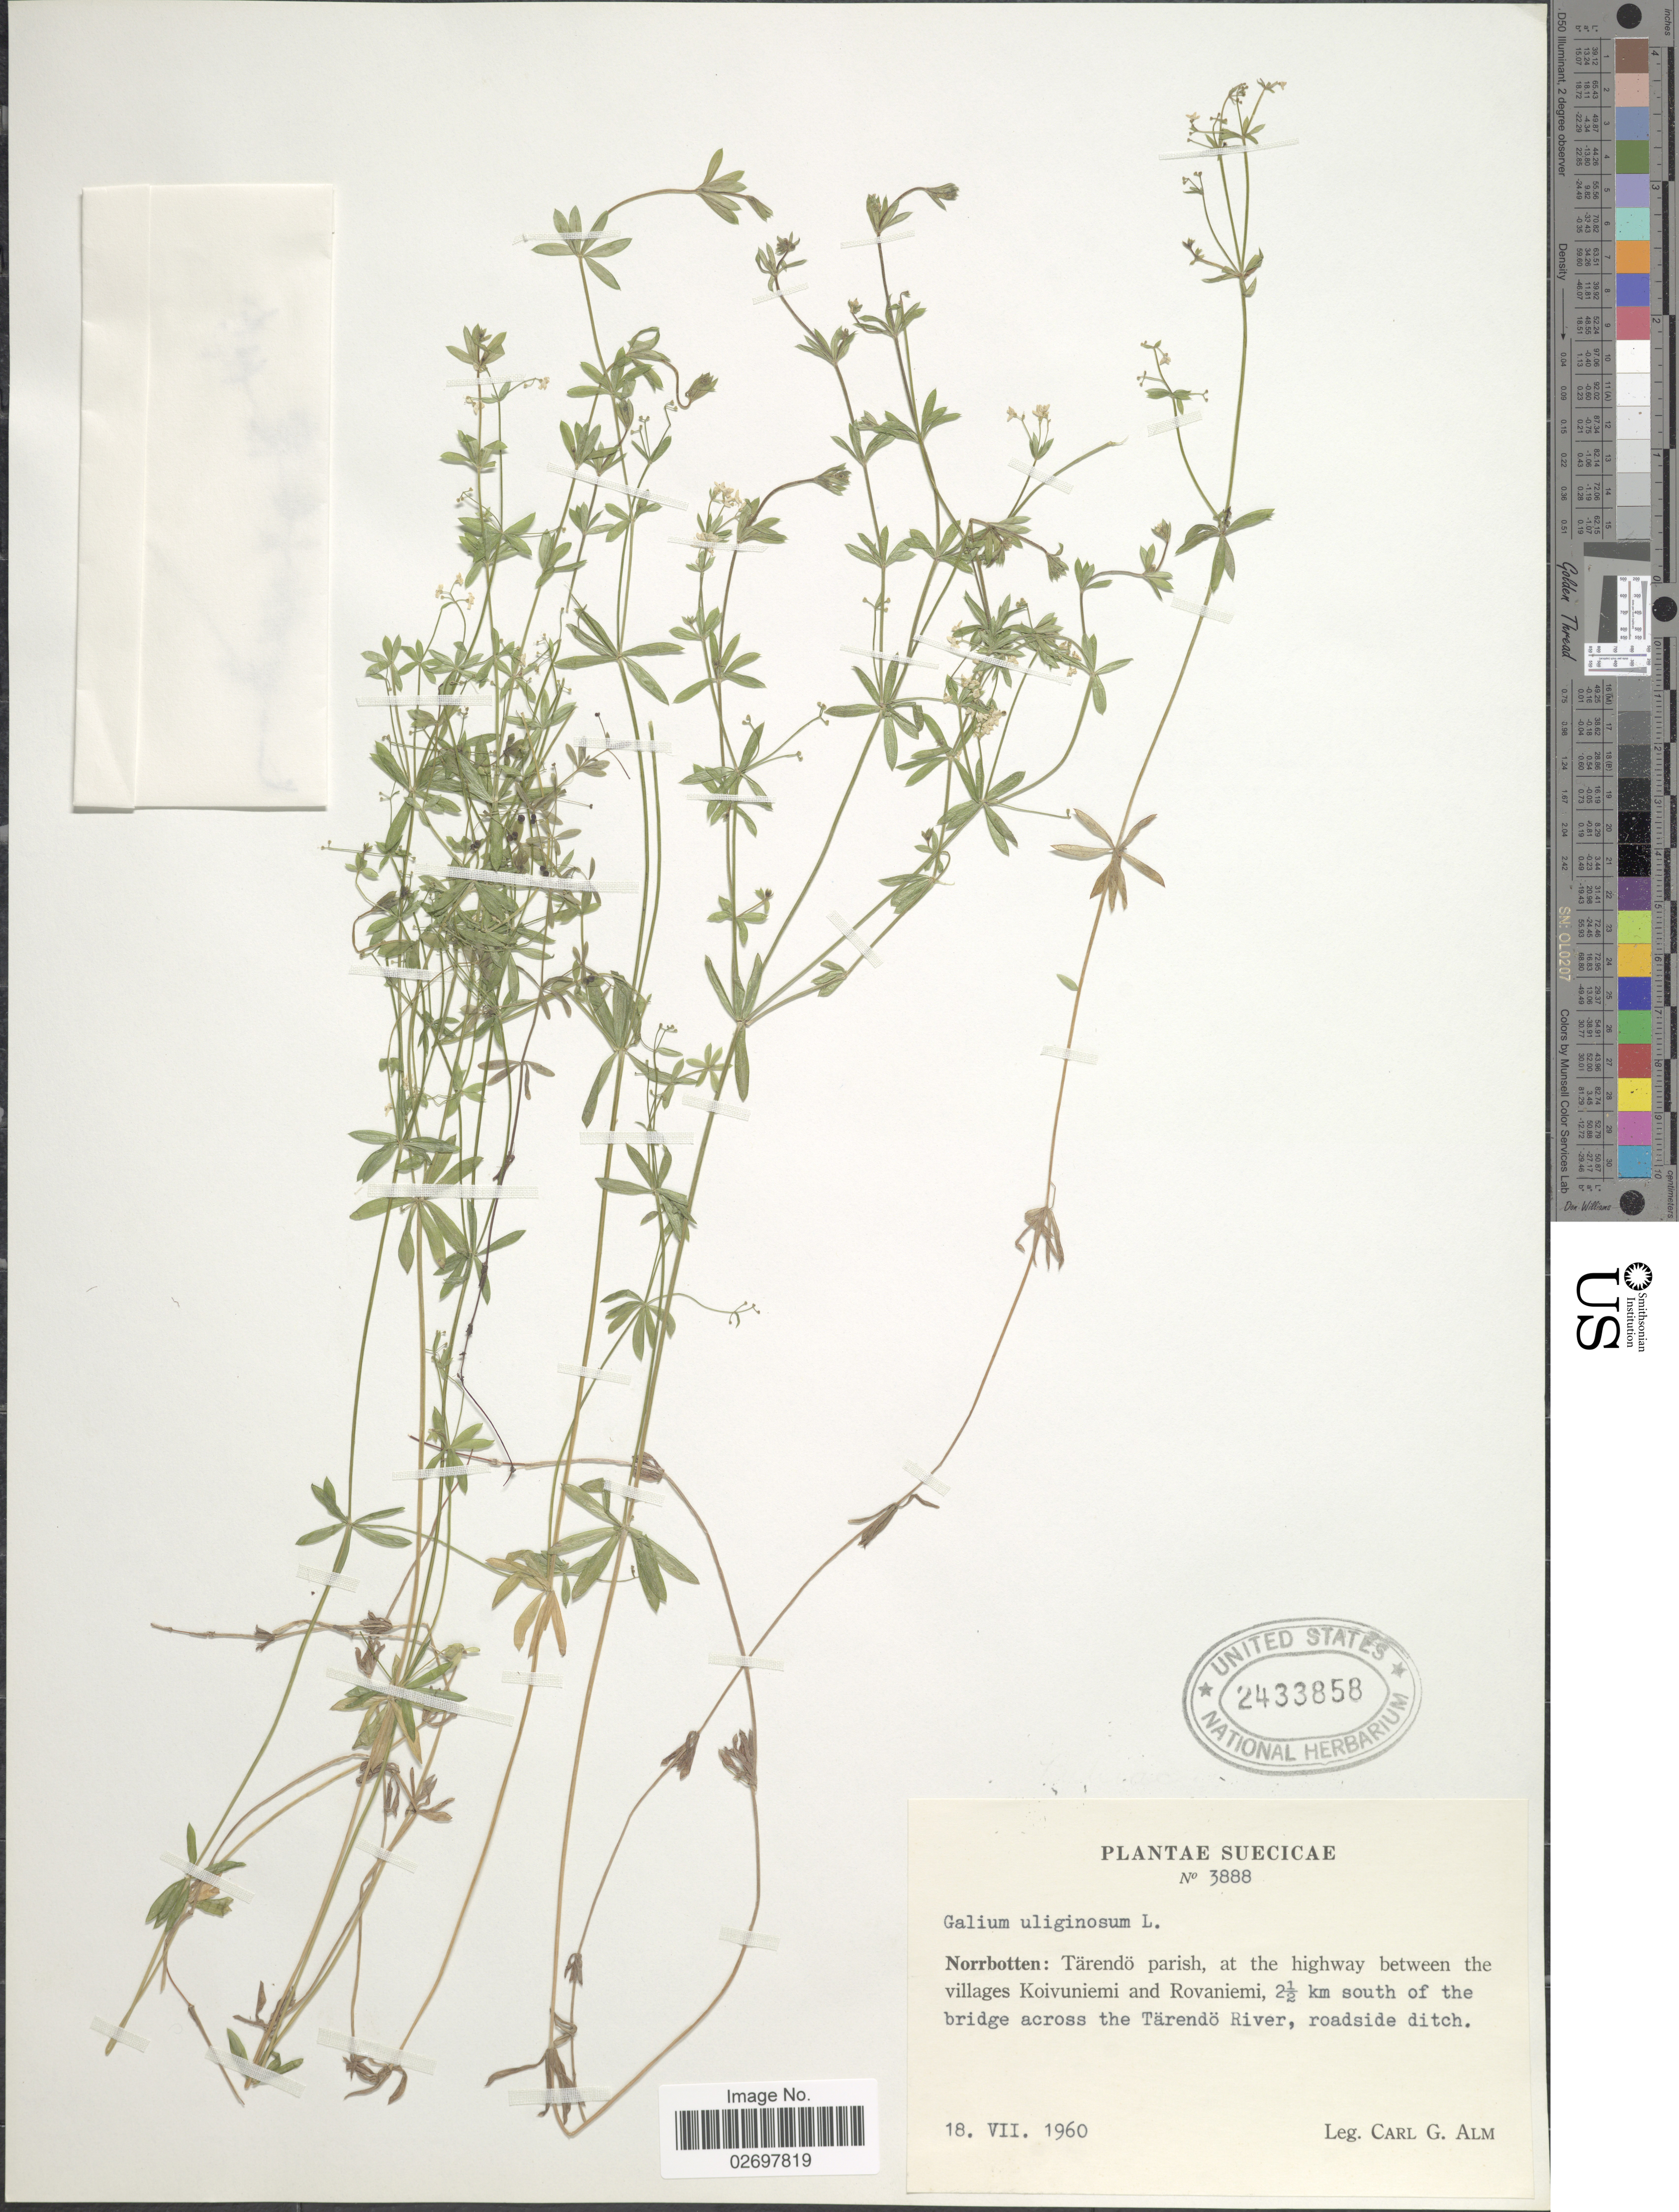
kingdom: Plantae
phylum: Tracheophyta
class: Magnoliopsida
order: Gentianales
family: Rubiaceae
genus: Galium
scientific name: Galium uliginosum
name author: L.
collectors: C. G. Alm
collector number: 3888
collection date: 1960-07-18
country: Sweden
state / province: Norrbotten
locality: Suecicae. Norrbotten: Tarendo parish, at the highway between the villages Koivuniemi and Rovaniemi, 2½ km south of the bridge across the Tarendo River, roadside ditch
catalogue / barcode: US 2433858